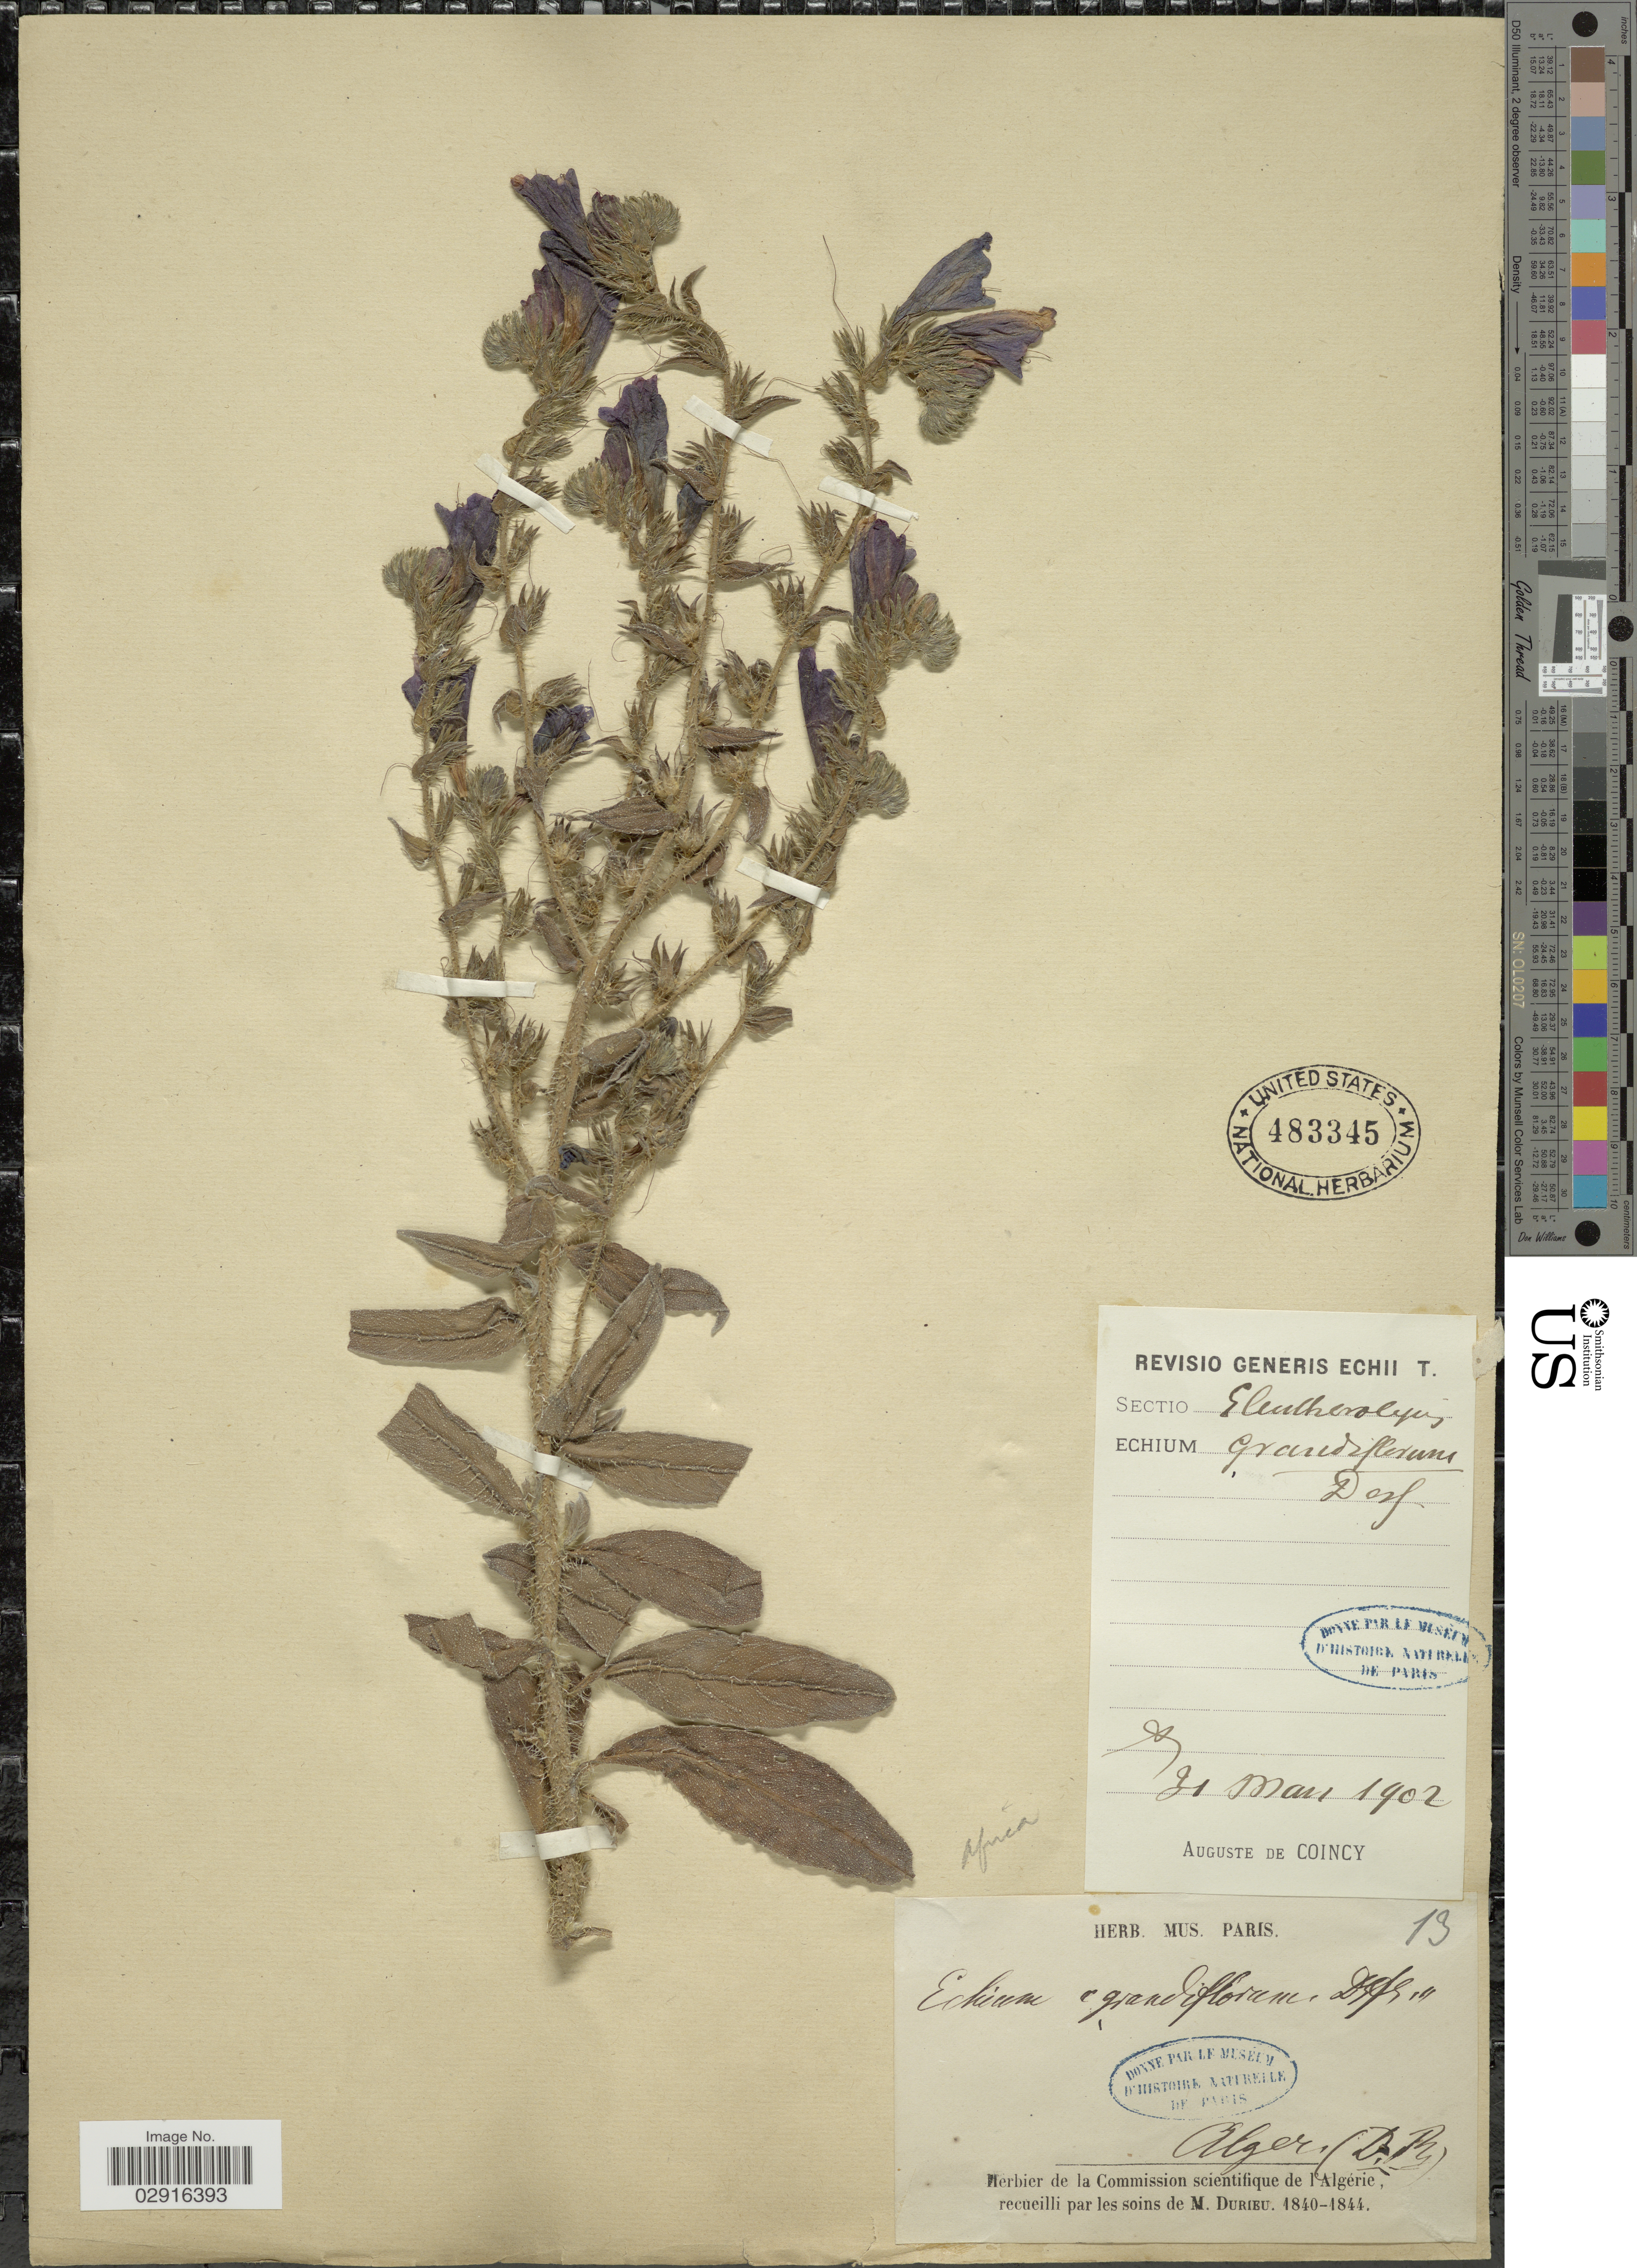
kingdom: Plantae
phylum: Tracheophyta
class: Magnoliopsida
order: Boraginales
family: Boraginaceae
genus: Echium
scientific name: Echium grandiflorum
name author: Salisb.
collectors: M. Durieu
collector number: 73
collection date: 1840/1844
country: Algeria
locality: Alger ( [illegible text]).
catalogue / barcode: US 483345